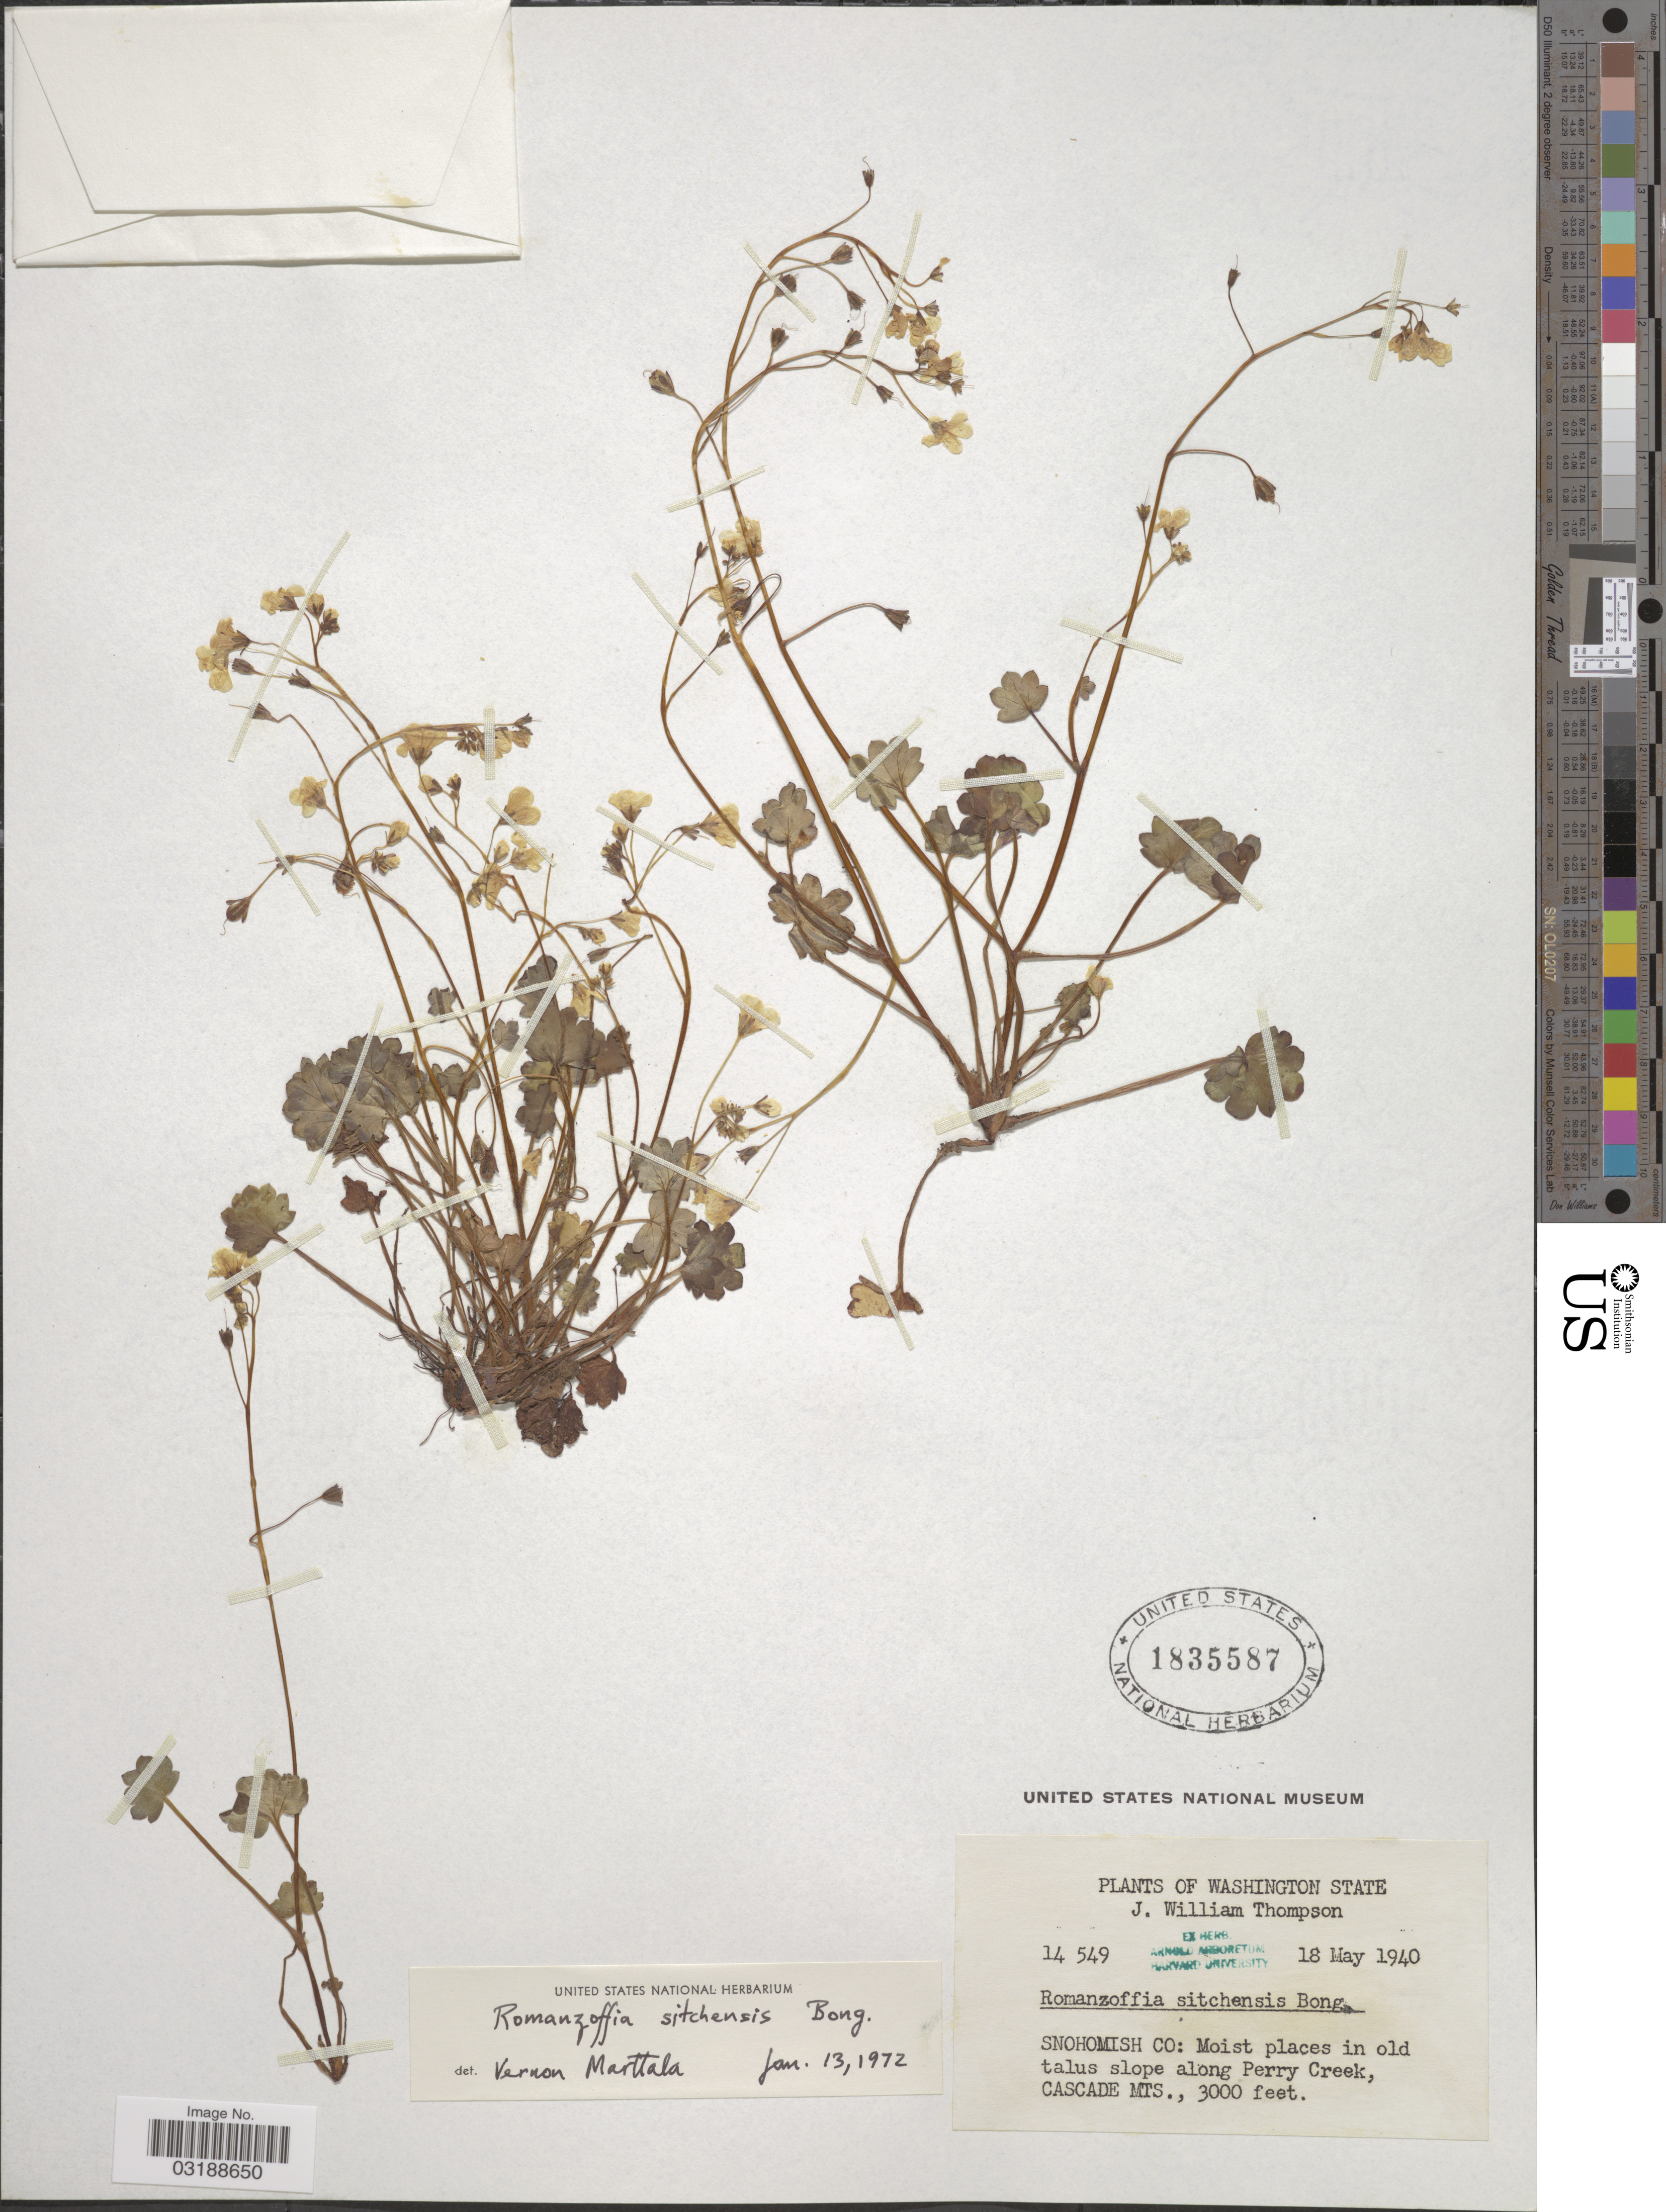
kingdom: Plantae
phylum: Tracheophyta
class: Magnoliopsida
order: Boraginales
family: Hydrophyllaceae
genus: Romanzoffia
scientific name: Romanzoffia sitchensis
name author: Bong.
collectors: J. W. Thompson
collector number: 14549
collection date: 1940-05-18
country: United States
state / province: Washington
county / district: Snohomish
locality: Snohomish Co: Moist places in old talus slope along Perry Creek, Cascade Mts.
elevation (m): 914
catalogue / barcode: US 1835587